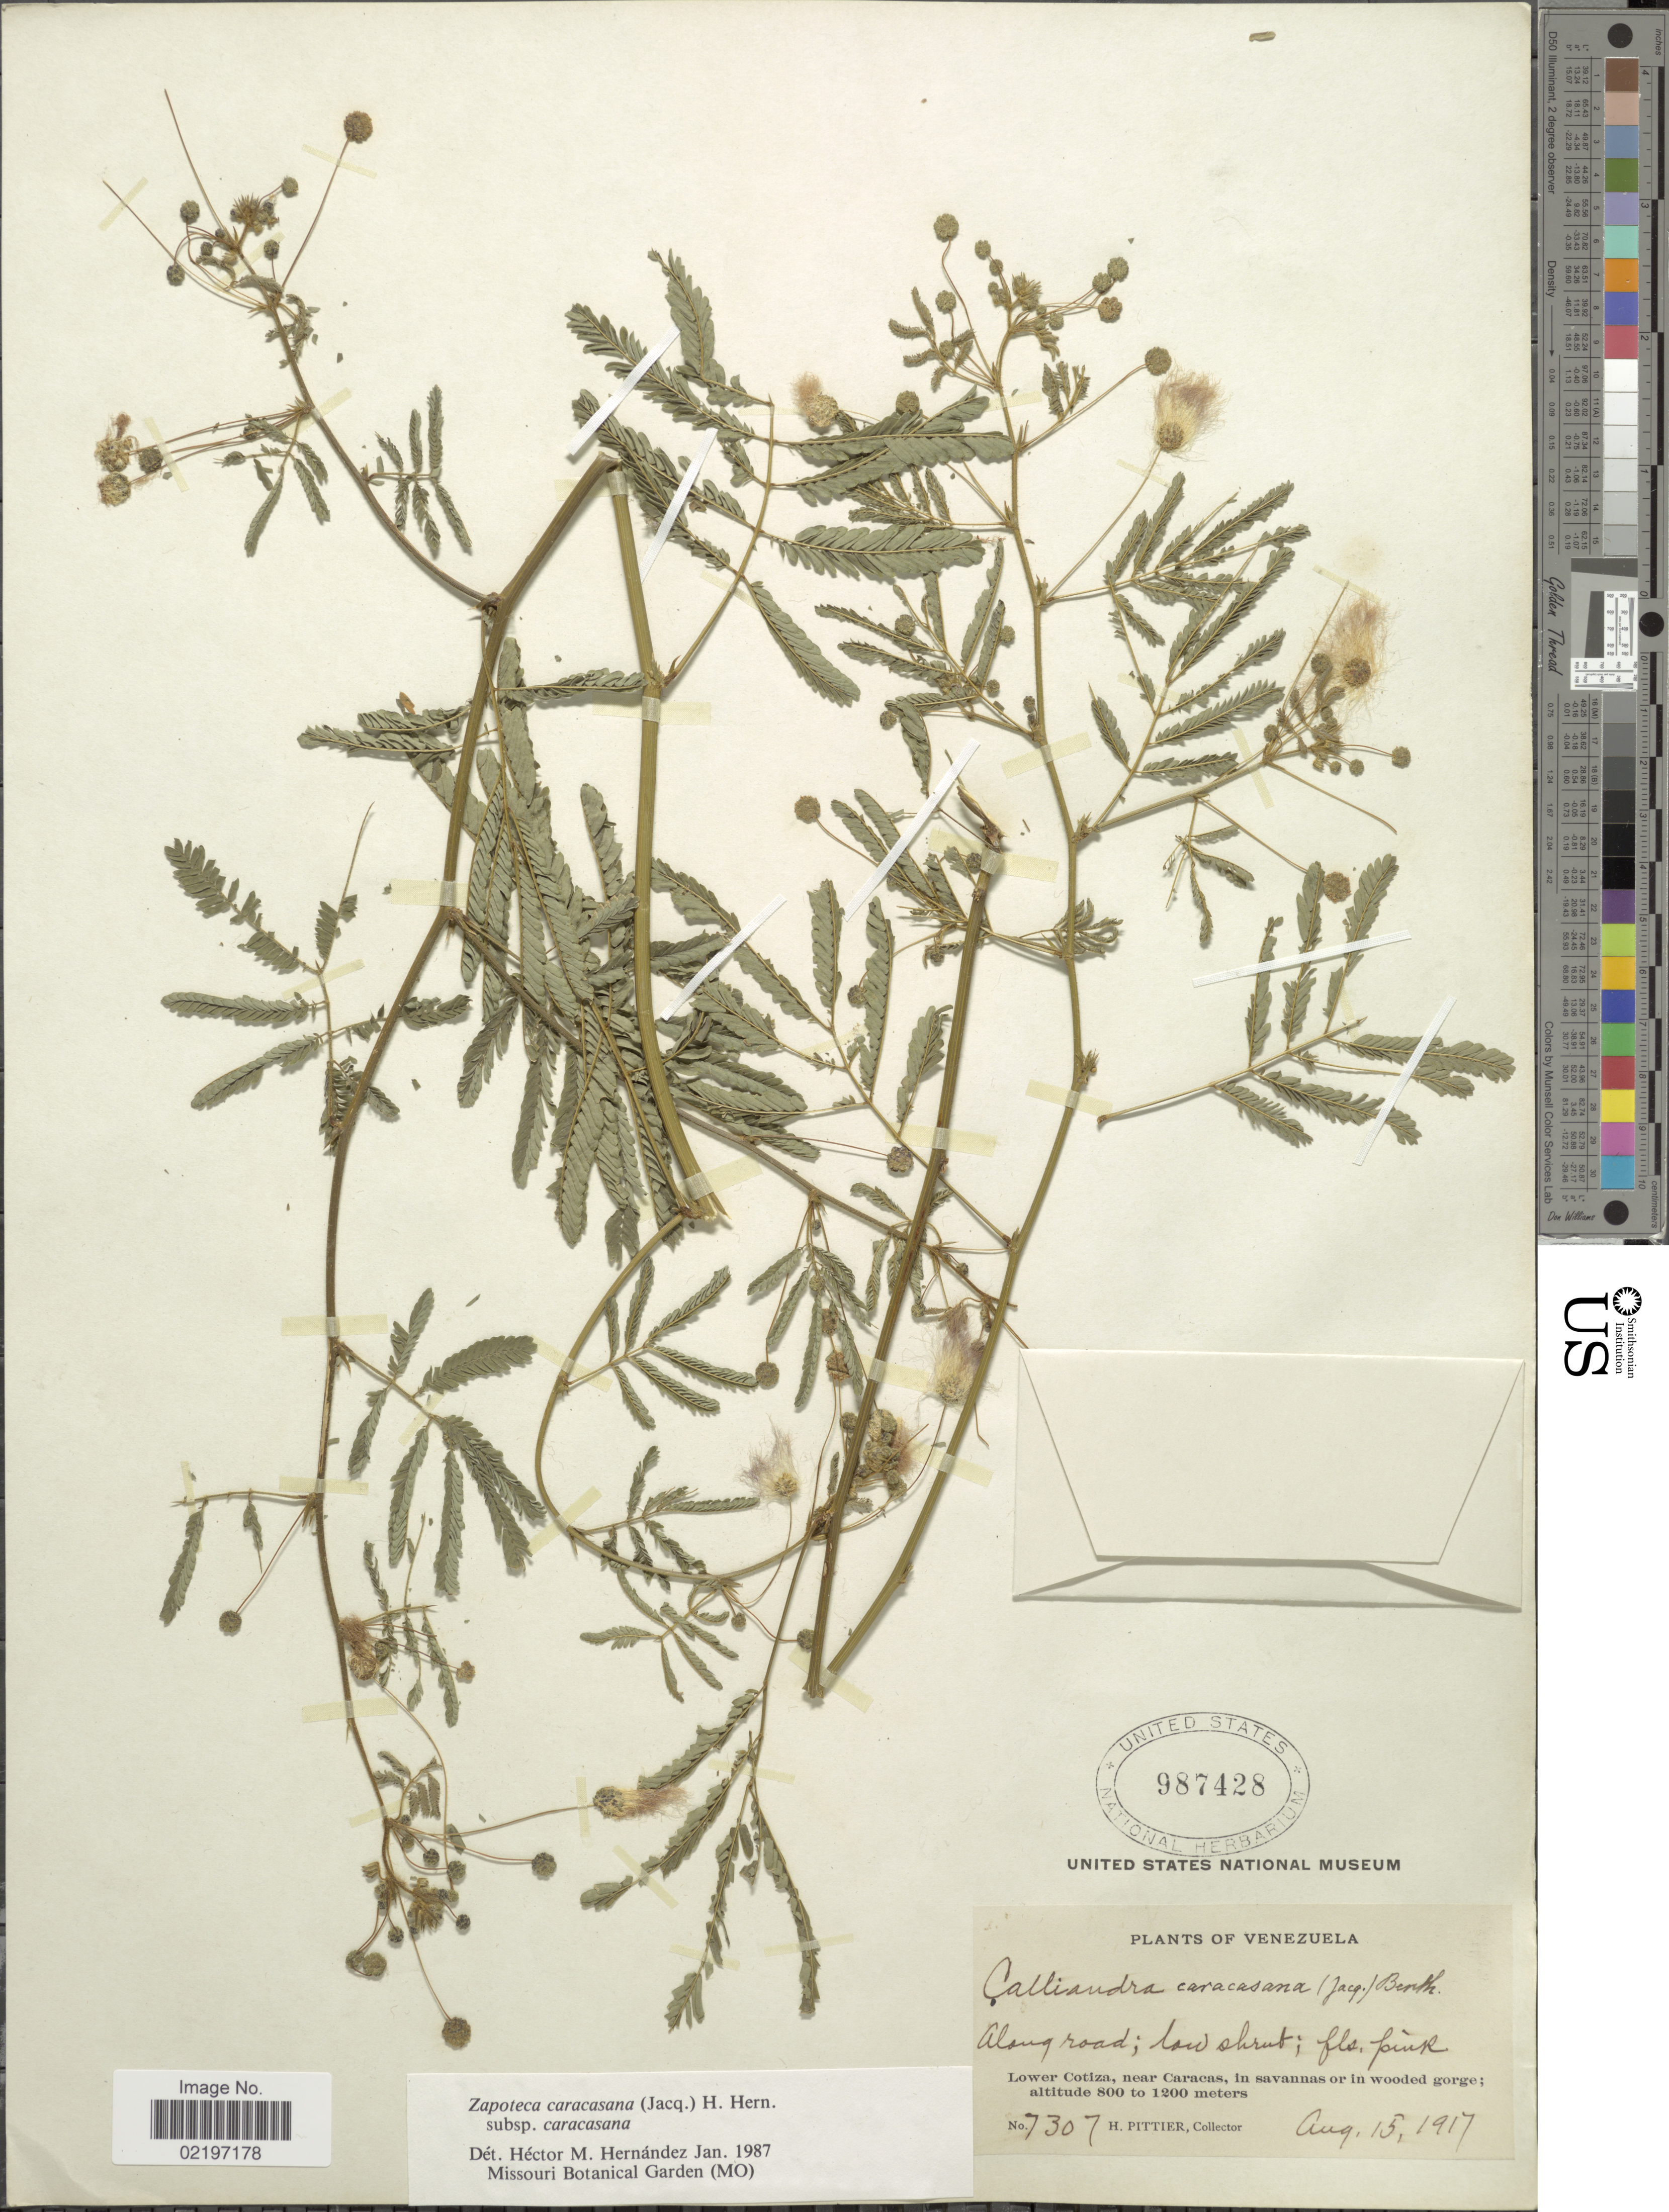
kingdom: Plantae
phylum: Tracheophyta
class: Magnoliopsida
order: Fabales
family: Fabaceae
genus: Zapoteca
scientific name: Zapoteca caracasana subsp. caracasana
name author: (Jacq.) H.M. Hern.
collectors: H. F. Pittier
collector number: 7307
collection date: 1917-08-15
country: Venezuela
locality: Lower Cotiza, near Caracas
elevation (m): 800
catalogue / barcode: US 987428